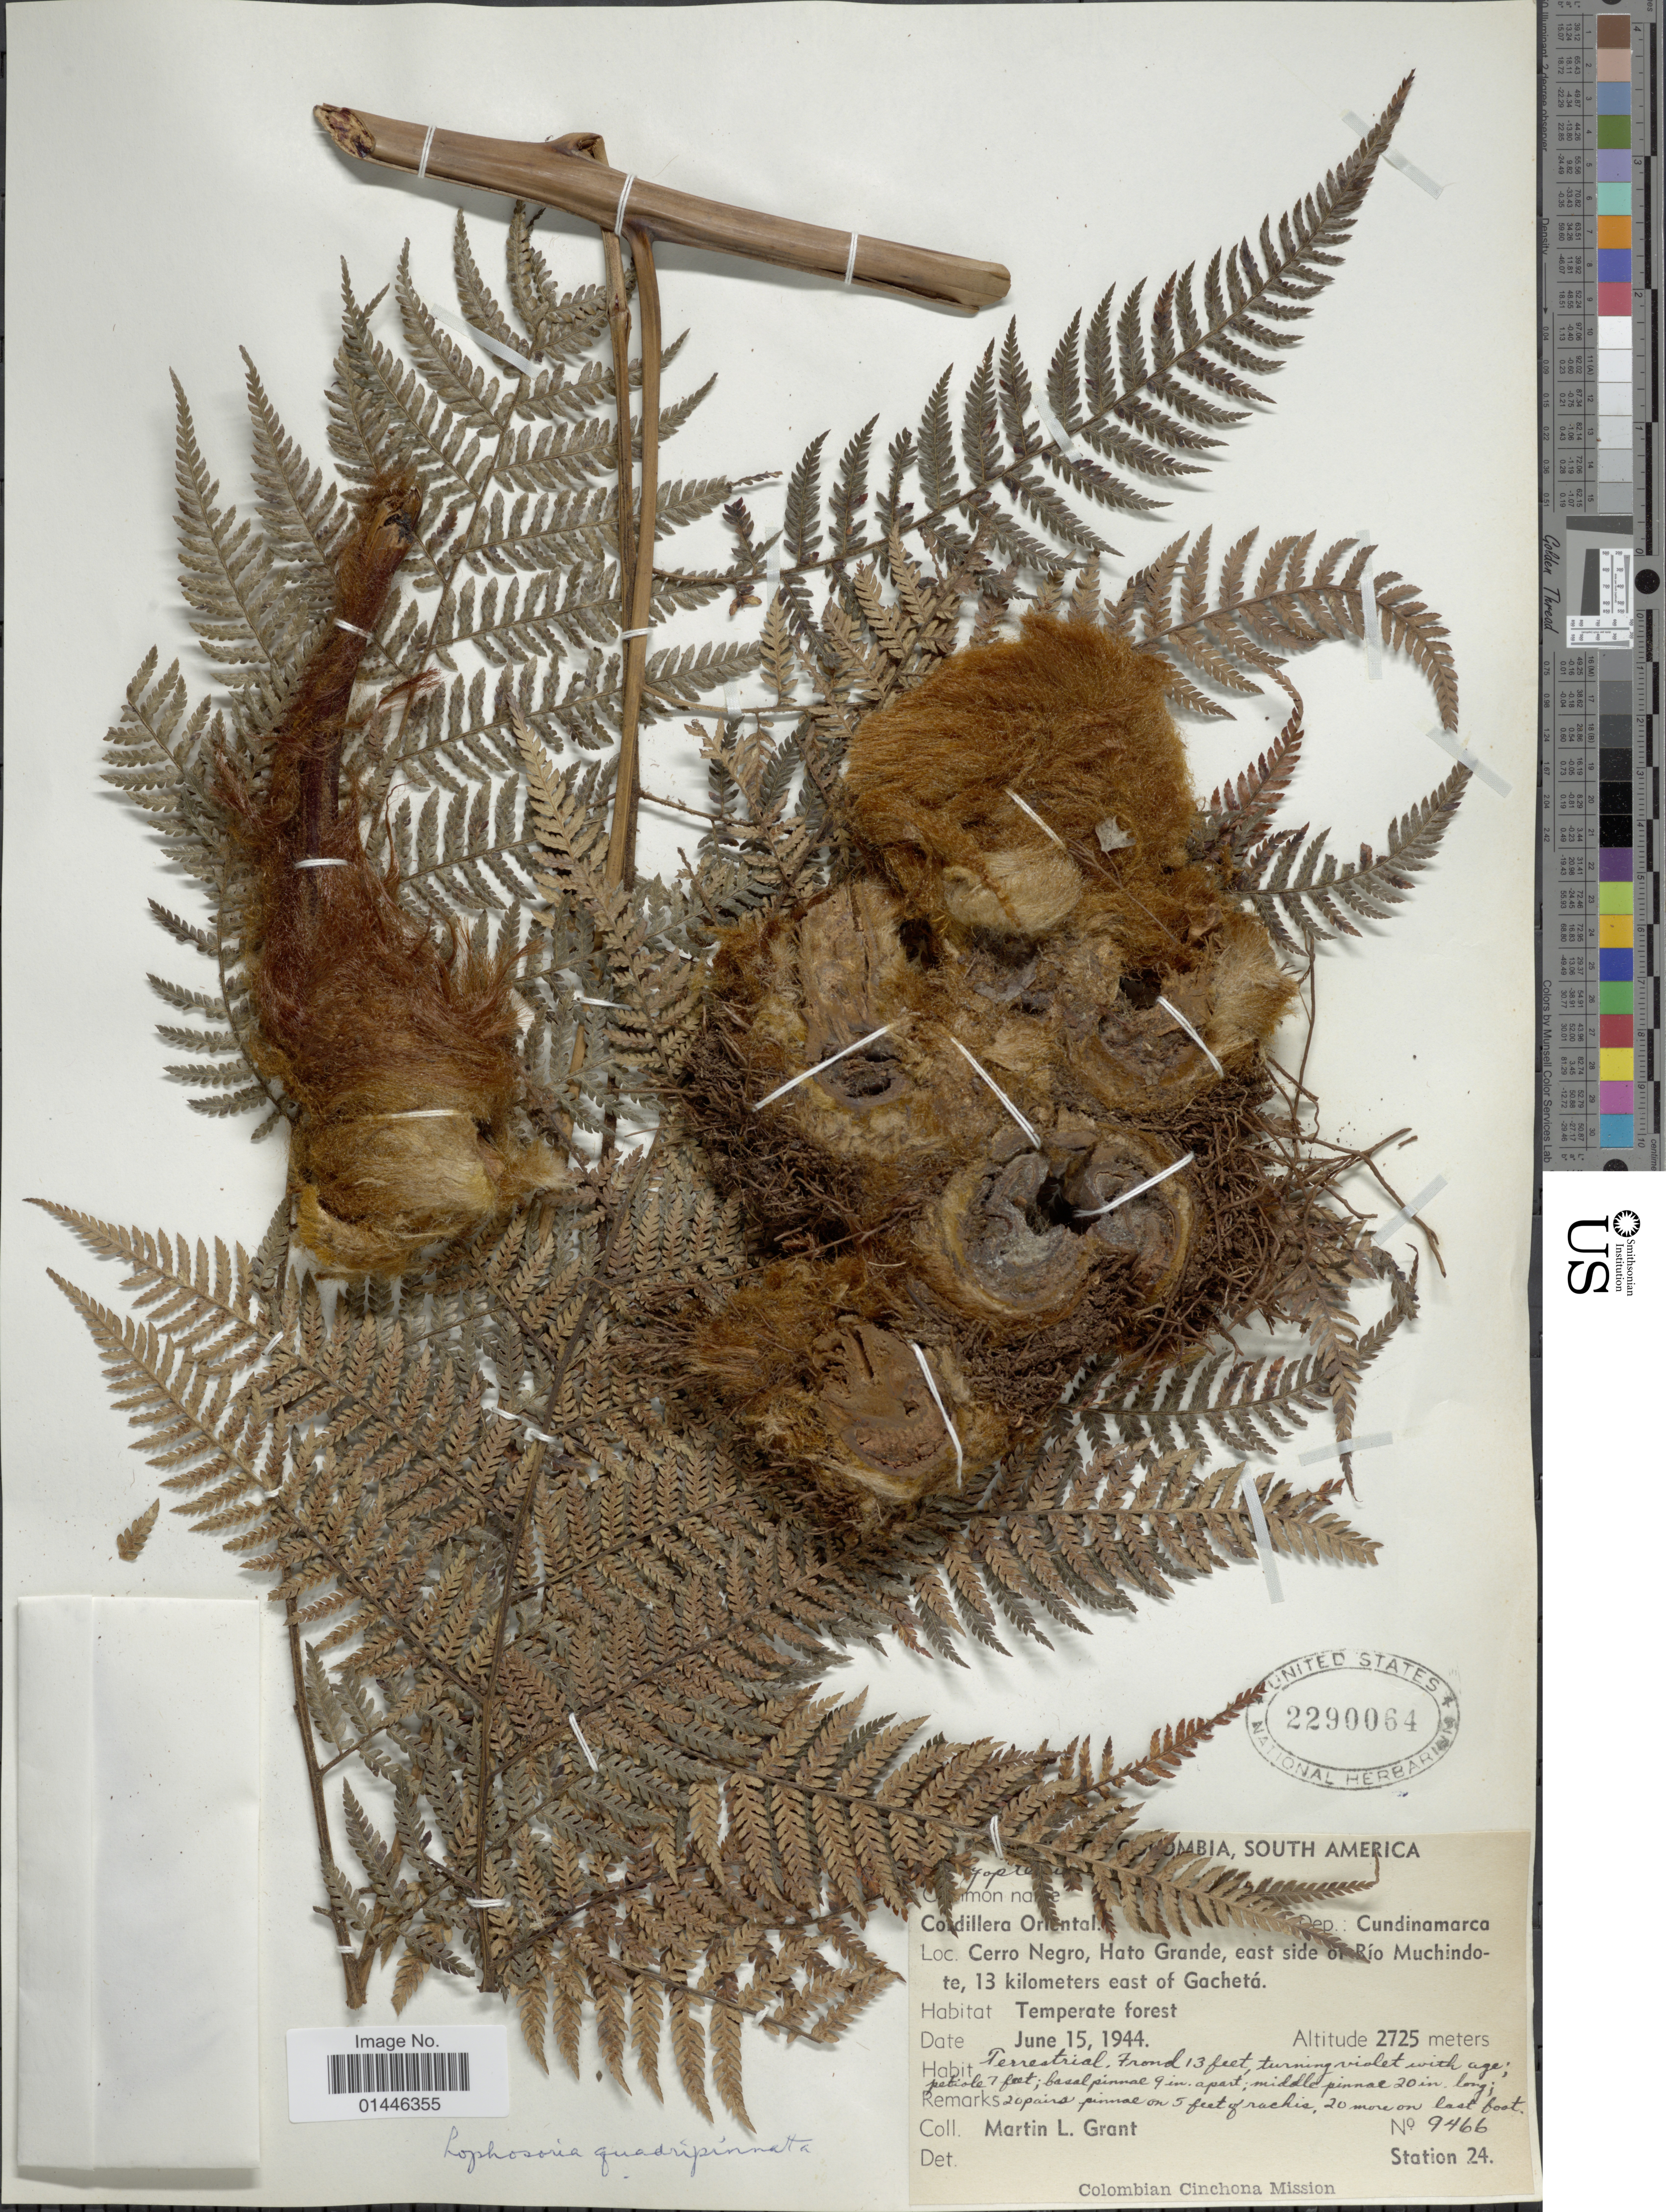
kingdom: Plantae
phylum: Tracheophyta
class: Polypodiopsida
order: Cyatheales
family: Dicksoniaceae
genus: Lophosoria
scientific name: Lophosoria quadripinnata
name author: (J.F. Gmel.) C. Chr.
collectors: M. L. Grant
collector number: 9466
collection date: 1944-06-15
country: Colombia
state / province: Cundinamarca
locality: Cordillera Oriental. Cerro Negro, Hato Grande, east side of Río Muchindote, 13 kilometers east of Gachetá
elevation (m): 2725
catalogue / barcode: US 2290064